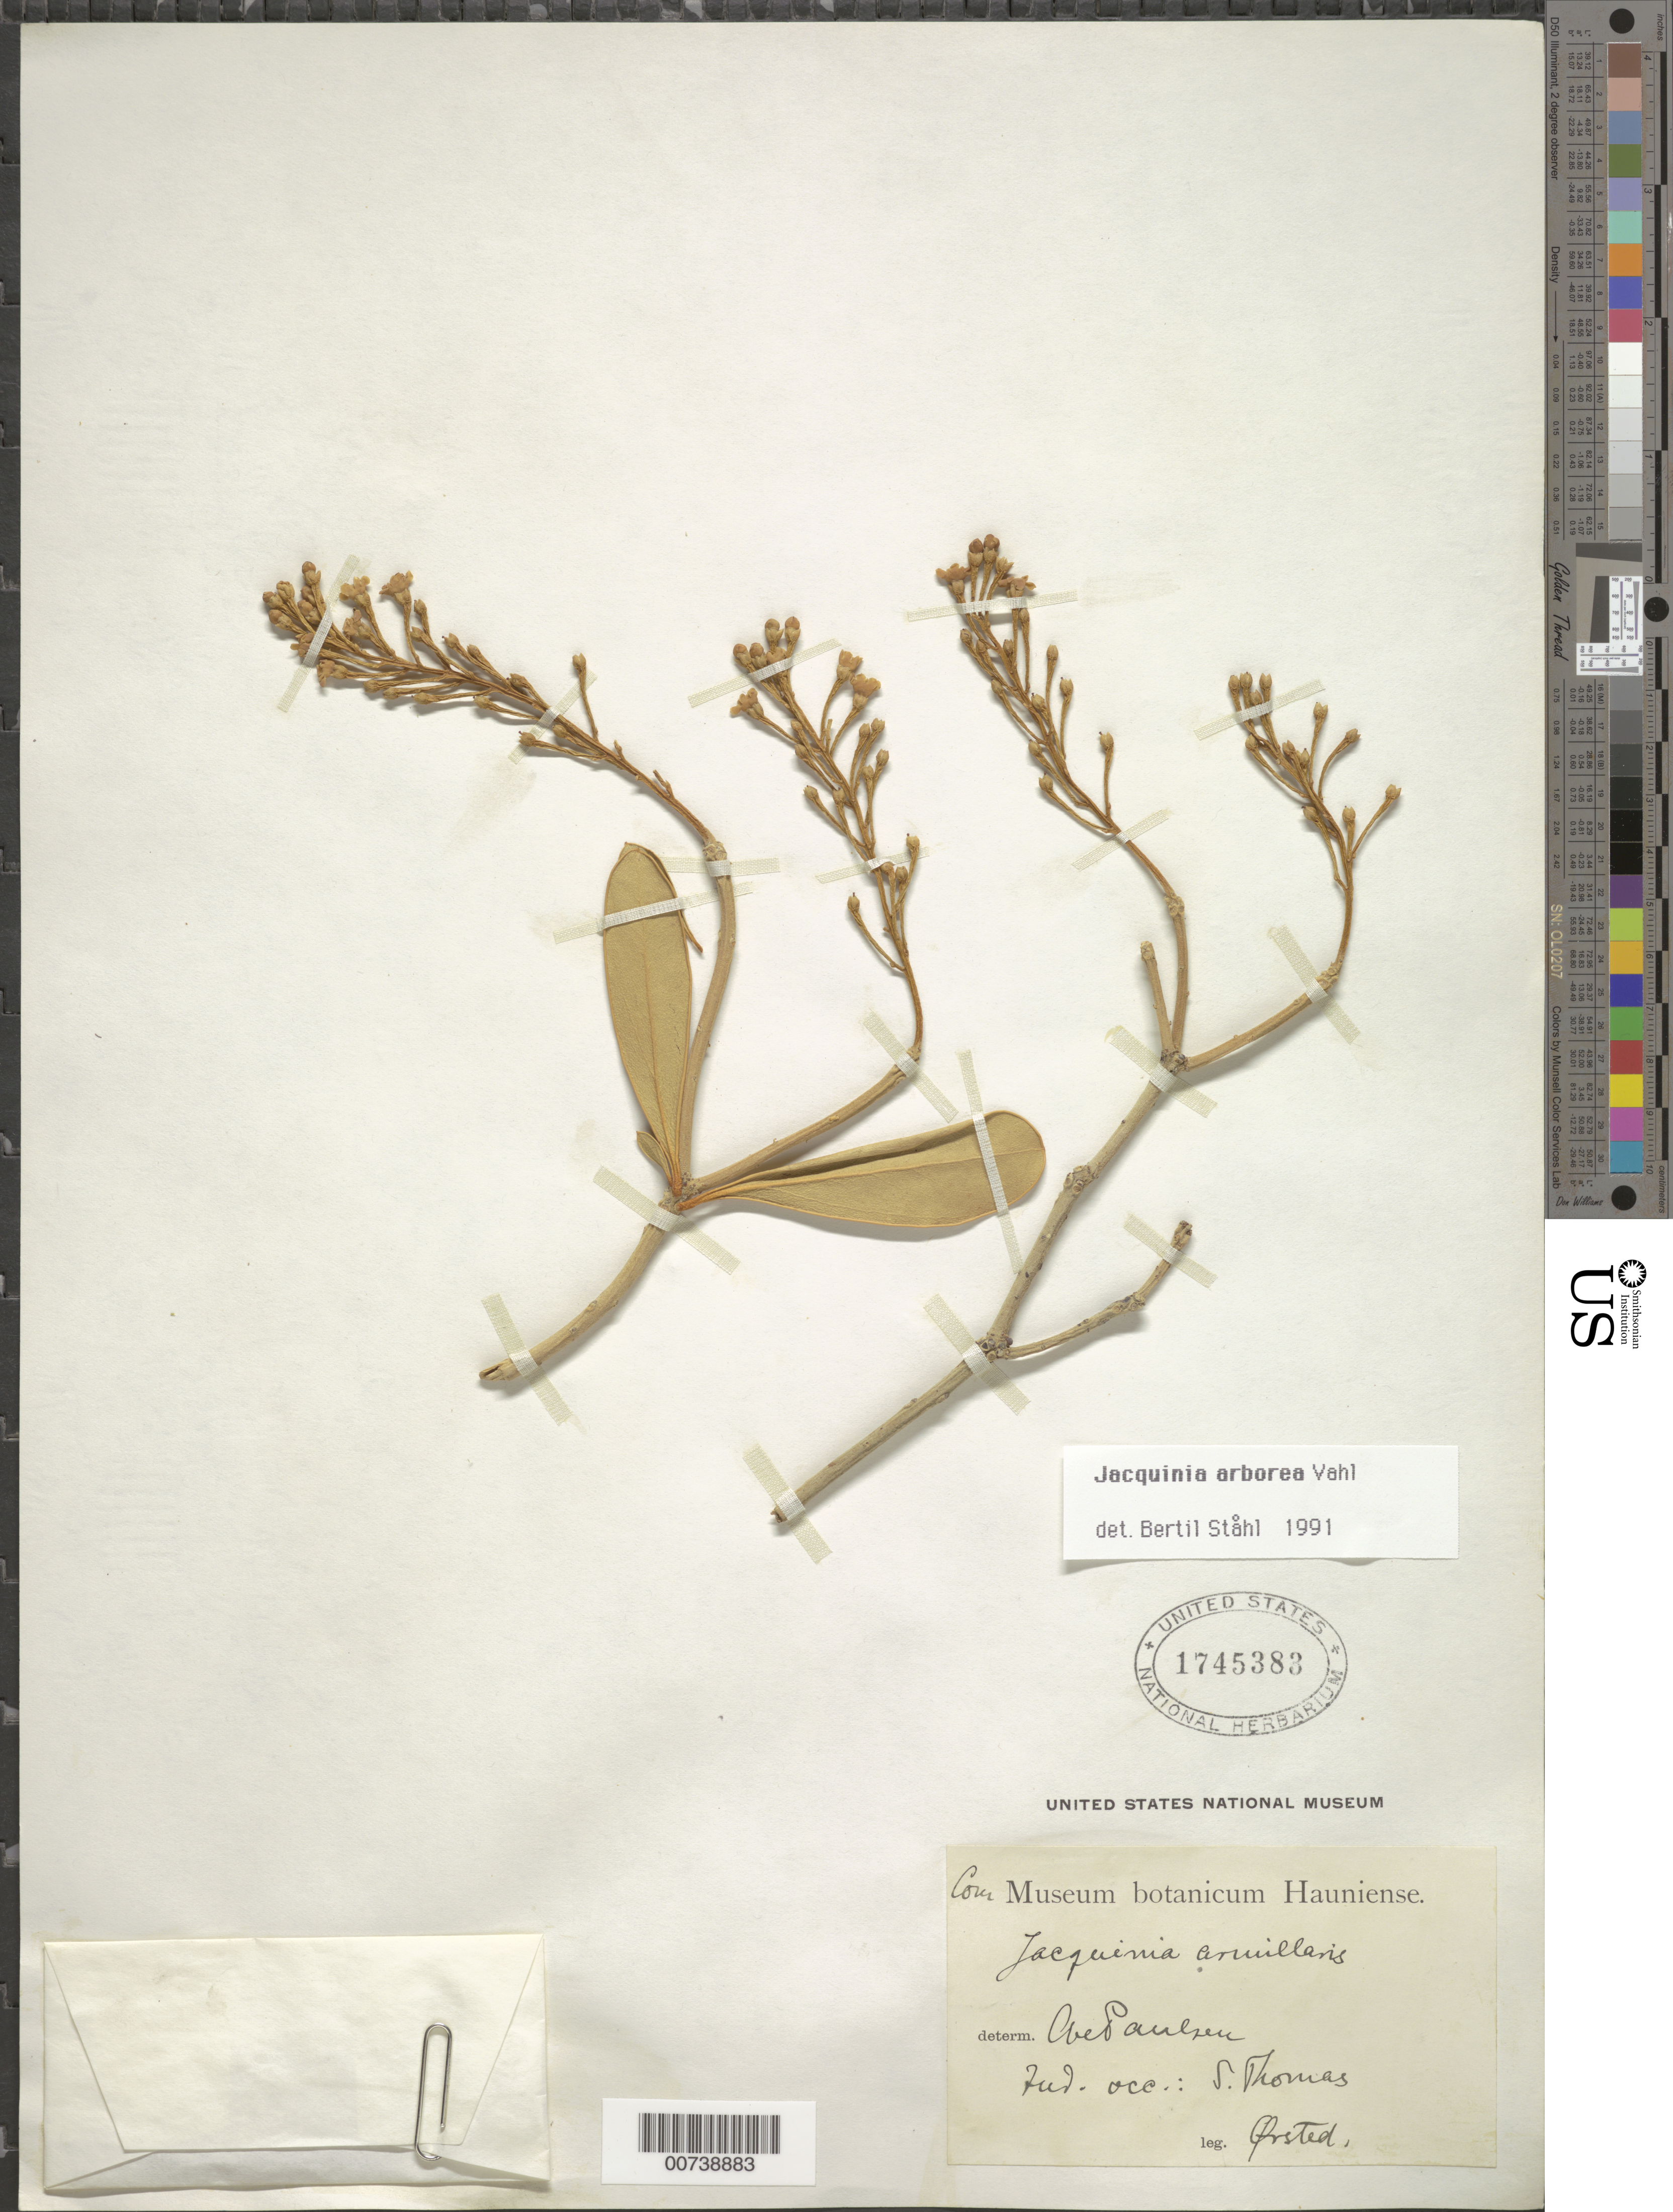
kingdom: Plantae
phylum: Tracheophyta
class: Magnoliopsida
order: Ericales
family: Primulaceae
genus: Jacquinia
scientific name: Jacquinia arborea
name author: Vahl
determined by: Ståhl, B.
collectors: A. S. Oersted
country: U.S. Virgin Islands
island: St. Thomas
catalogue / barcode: US 1745383